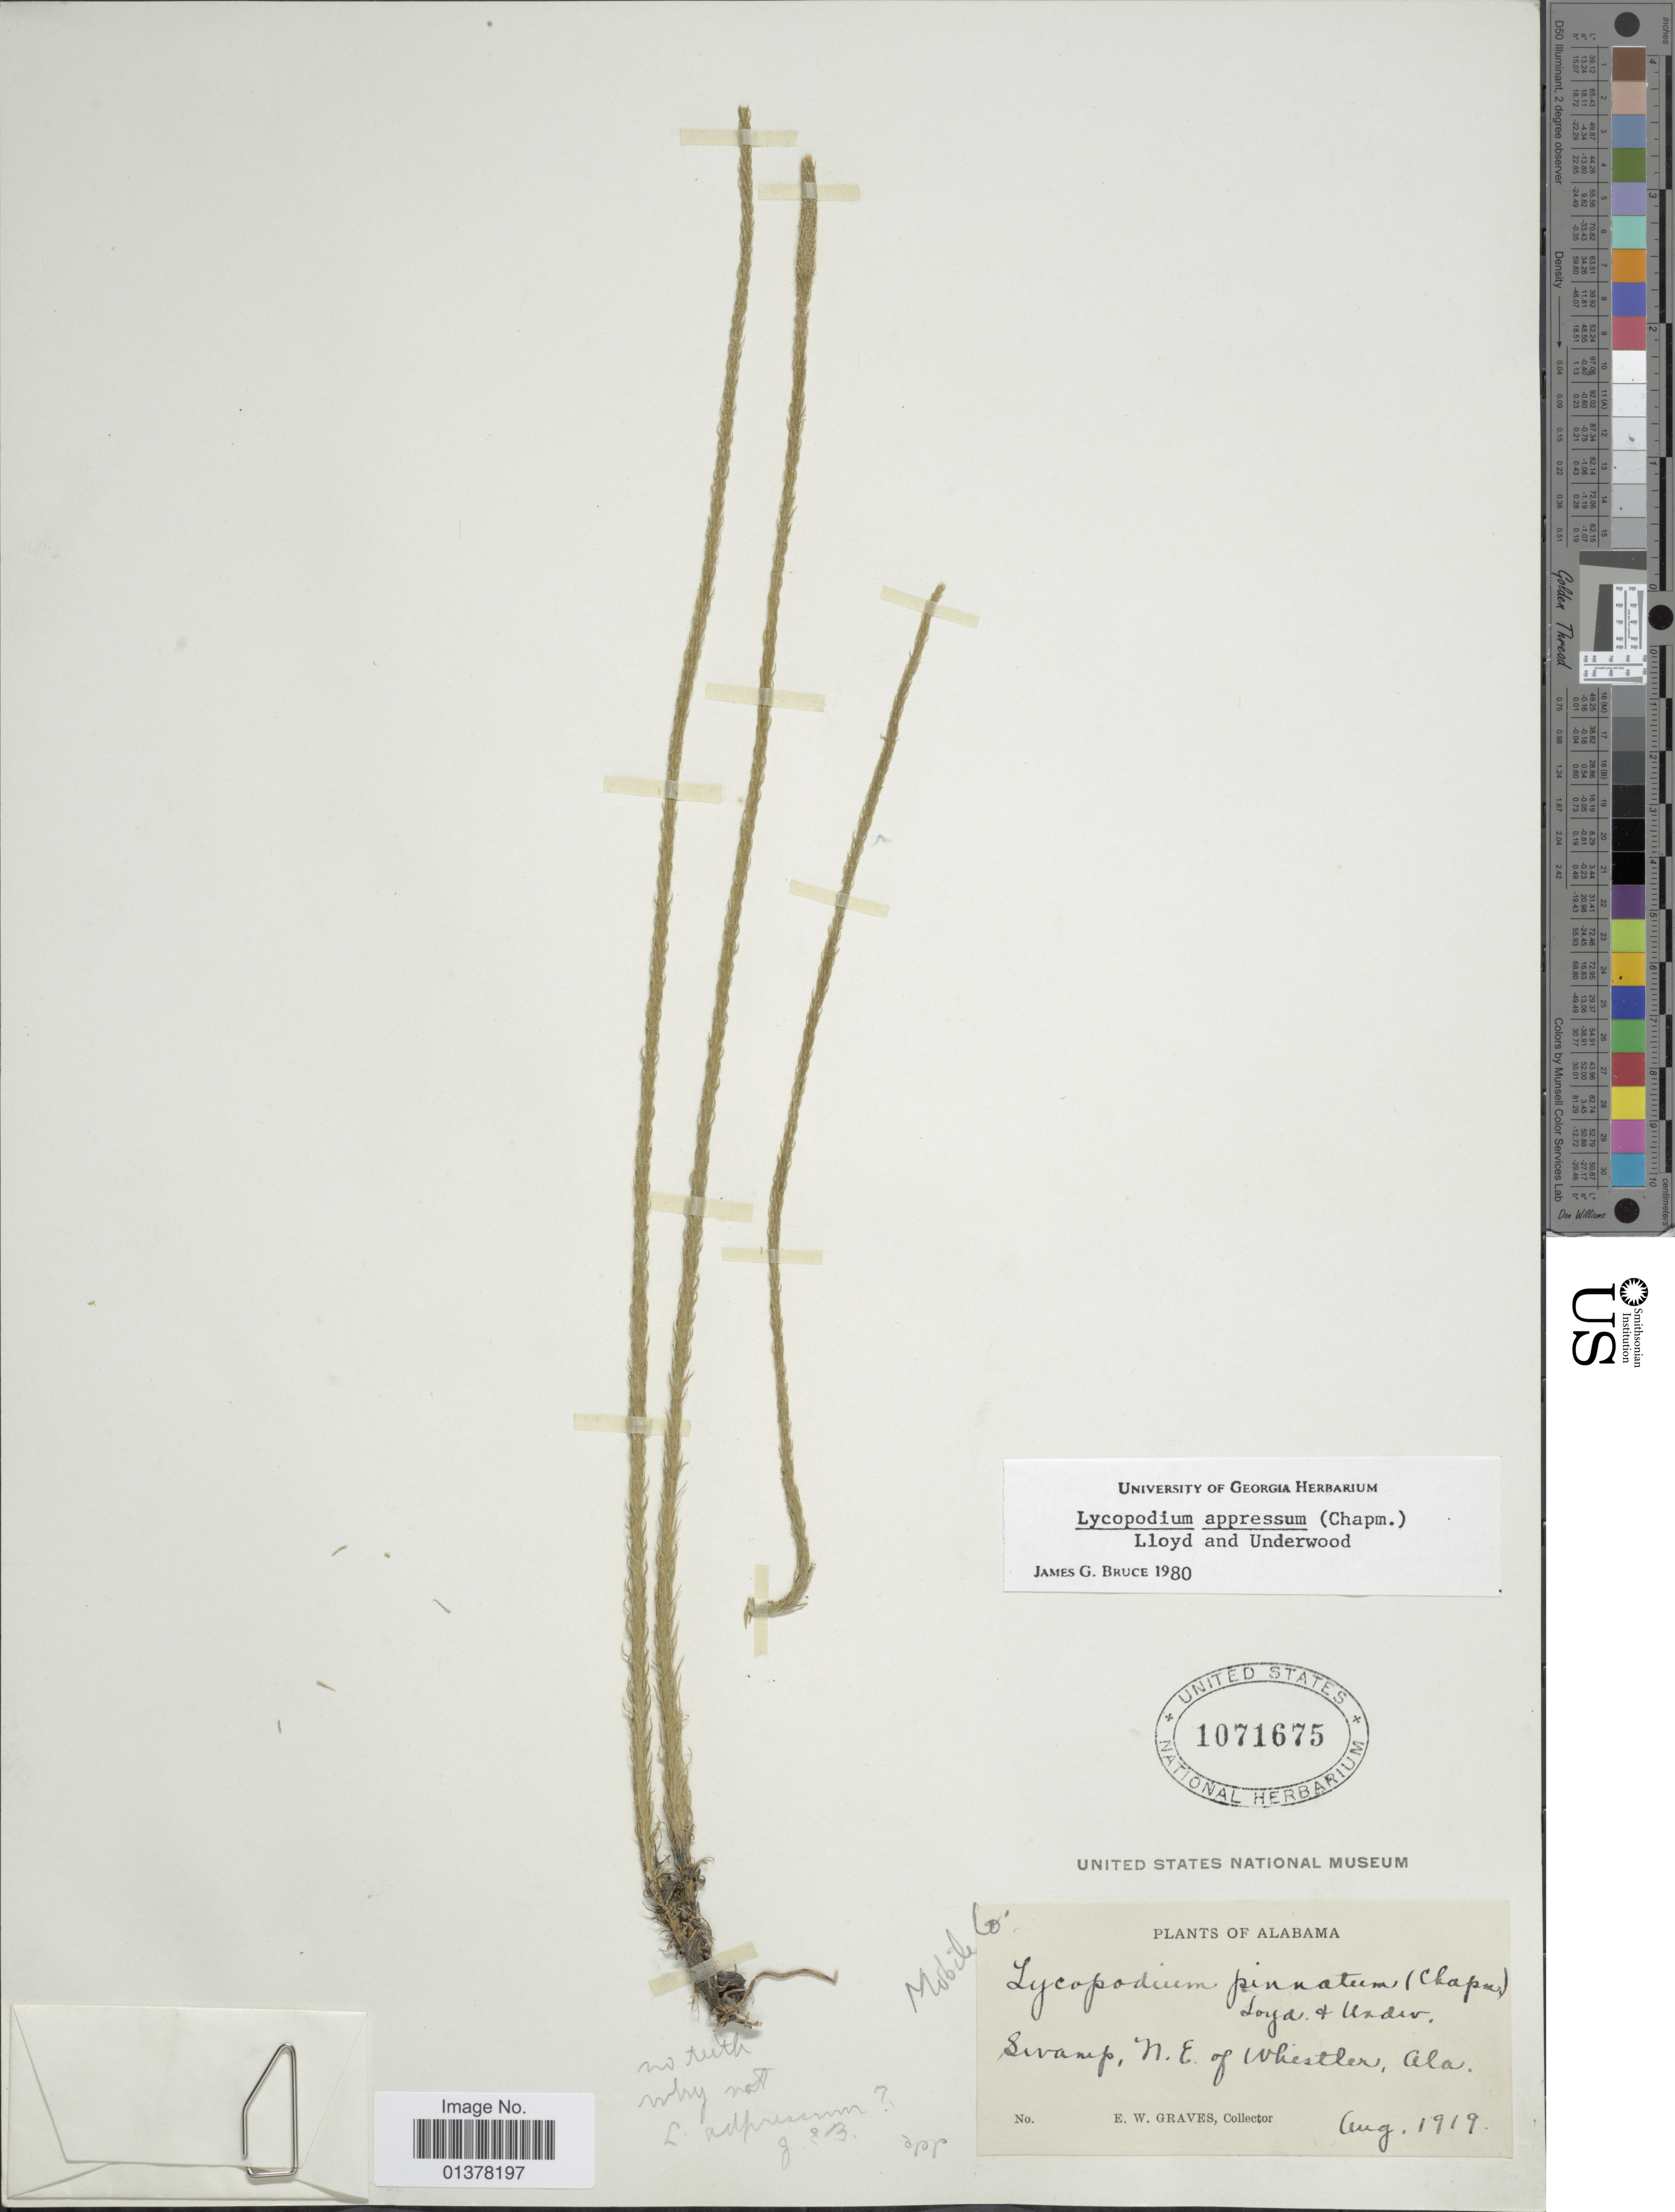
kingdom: Plantae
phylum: Tracheophyta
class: Lycopodiopsida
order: Lycopodiales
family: Lycopodiaceae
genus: Lycopodiella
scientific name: Lycopodiella appressa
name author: (Chapm.) Cranfill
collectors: E. Graves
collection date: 1919-08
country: United States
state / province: Alabama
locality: Swamp, N.E. of Whistler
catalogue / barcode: US 1071675